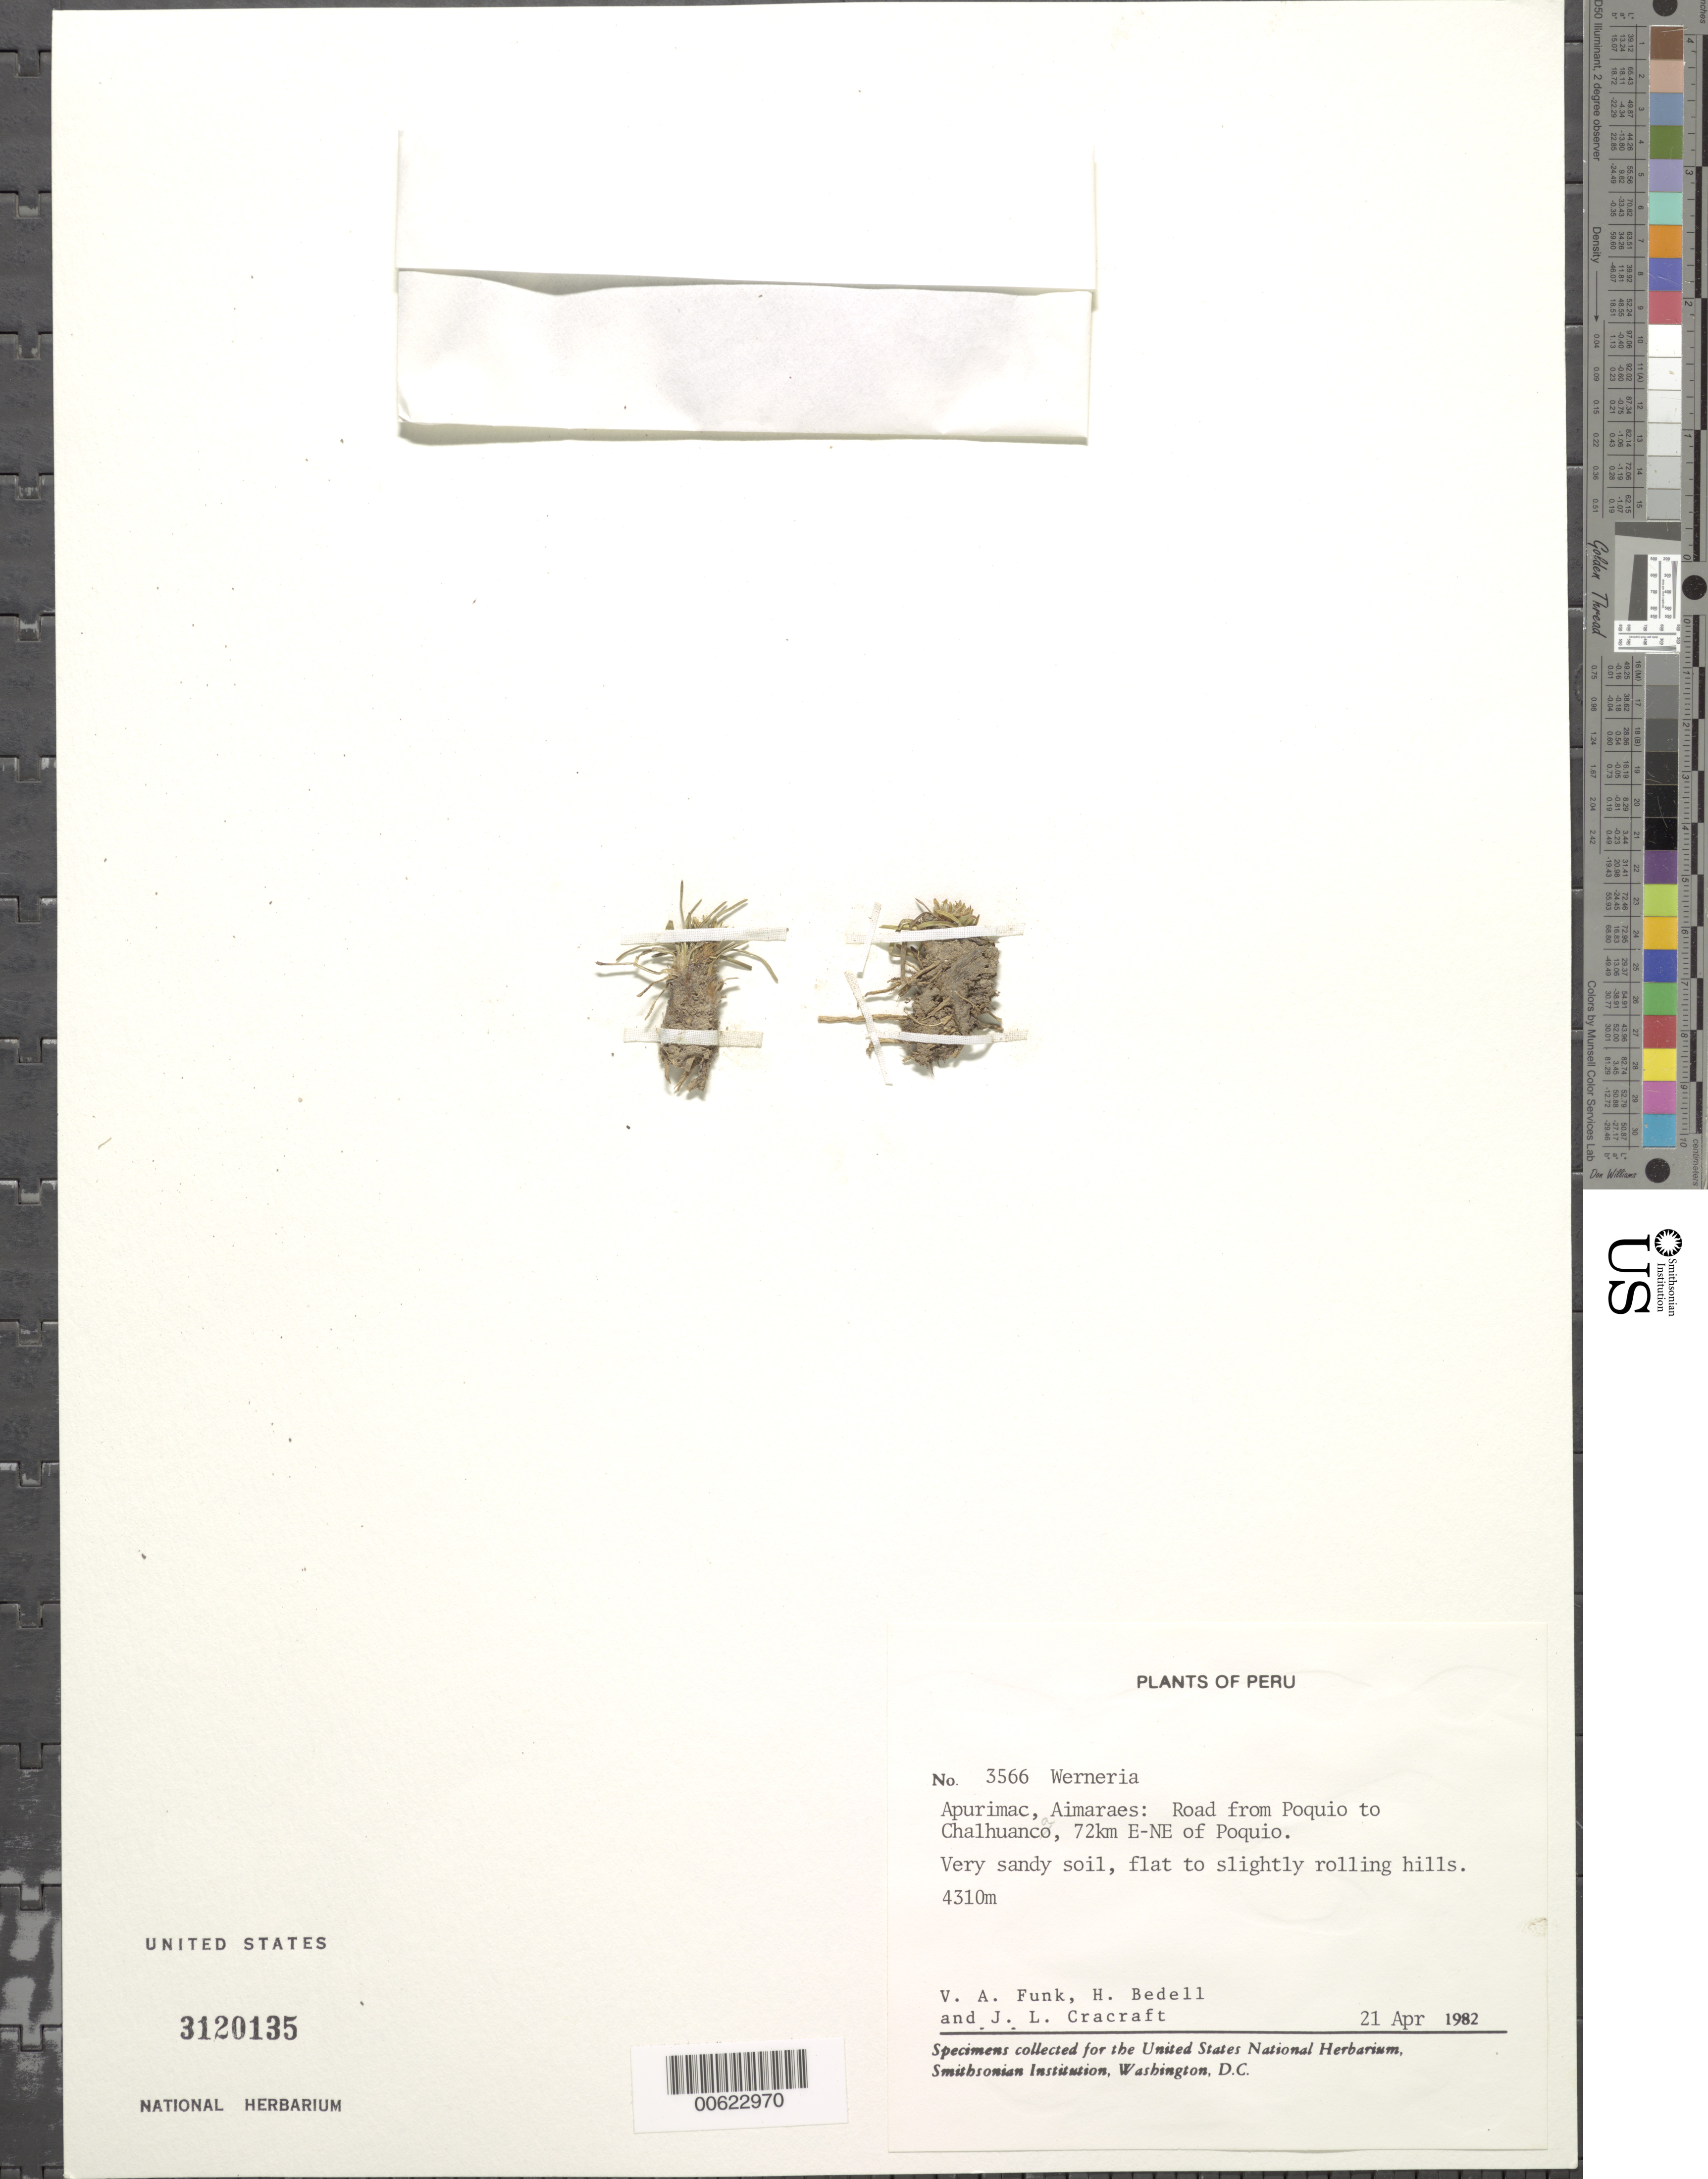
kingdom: Plantae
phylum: Tracheophyta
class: Magnoliopsida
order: Asterales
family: Asteraceae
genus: Werneria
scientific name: Werneria sp.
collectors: V. Funk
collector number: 3566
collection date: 1982-04-21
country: Peru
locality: Apurimac, Aimaraes: Road from Poquio to Chalhuanca, 72Km E-NE of Poquio.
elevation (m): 4310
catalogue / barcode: US 3120135